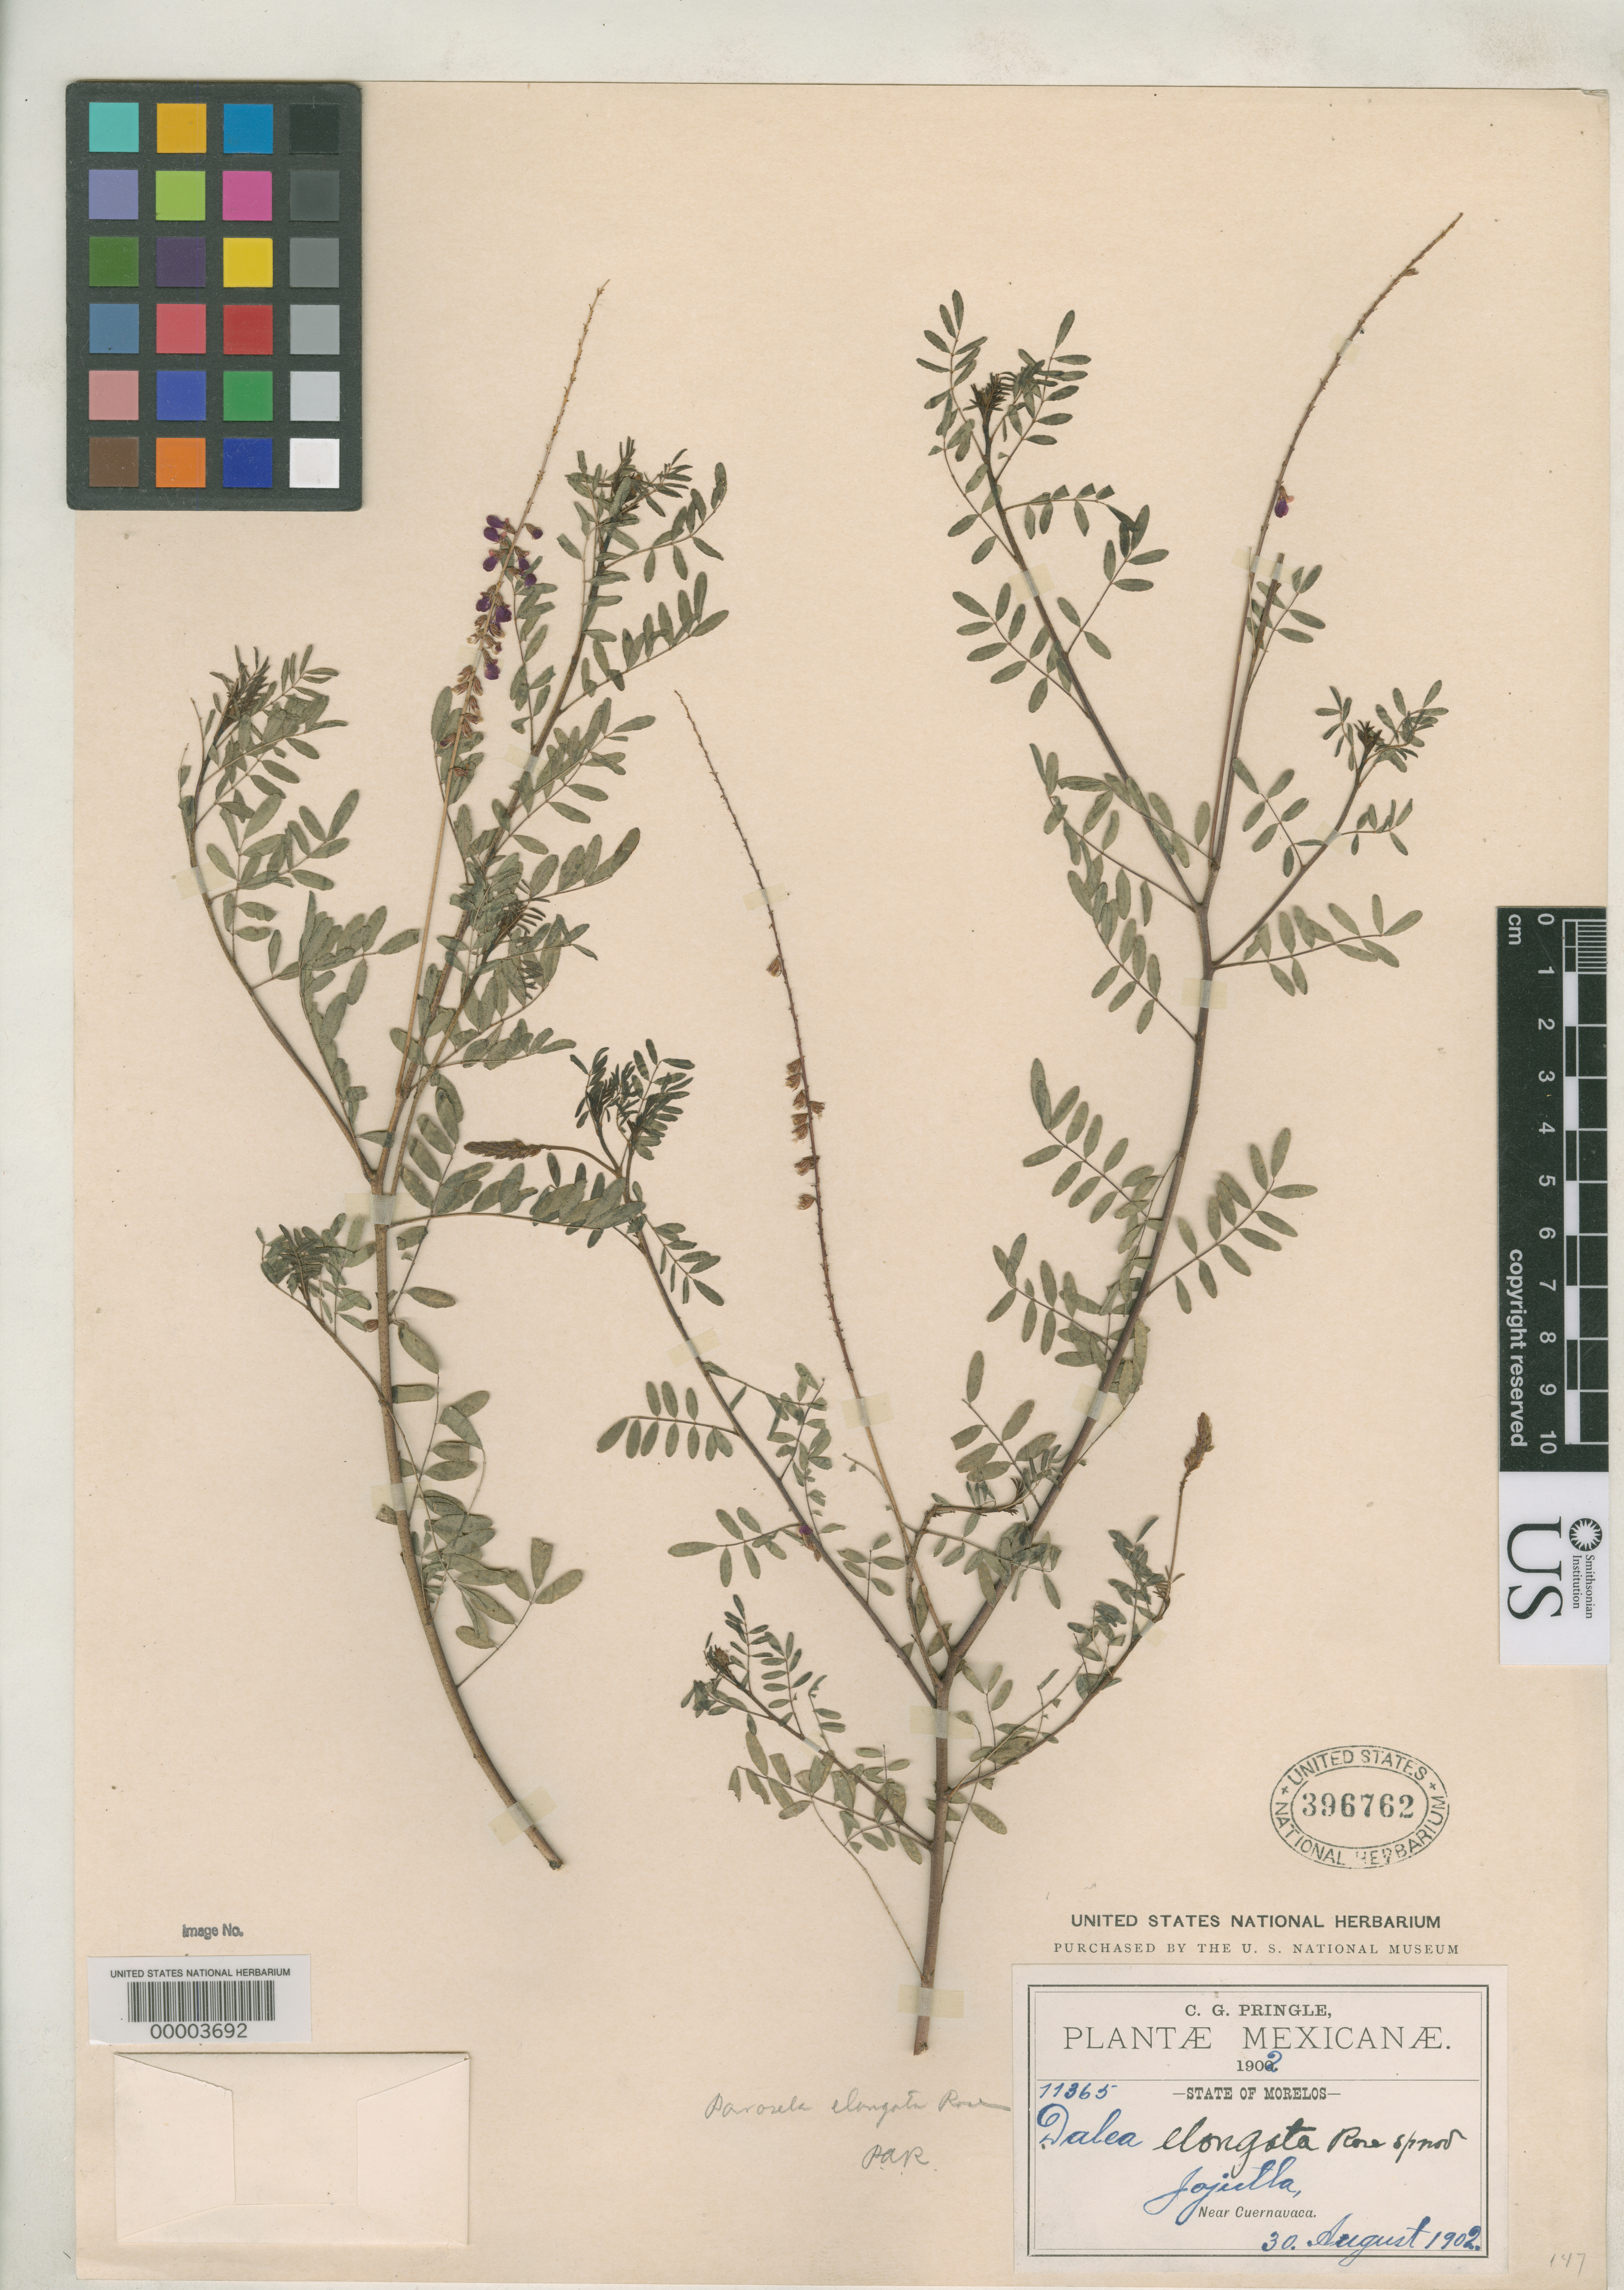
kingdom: Plantae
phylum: Tracheophyta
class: Magnoliopsida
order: Fabales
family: Fabaceae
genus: Parosela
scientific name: Parosela elongata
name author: Rose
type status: Holotype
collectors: C. G. Pringle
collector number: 11365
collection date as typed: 30 Aug 1902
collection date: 1902-08-30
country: Mexico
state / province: Morelos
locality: Jojutla.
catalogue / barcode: US 396762